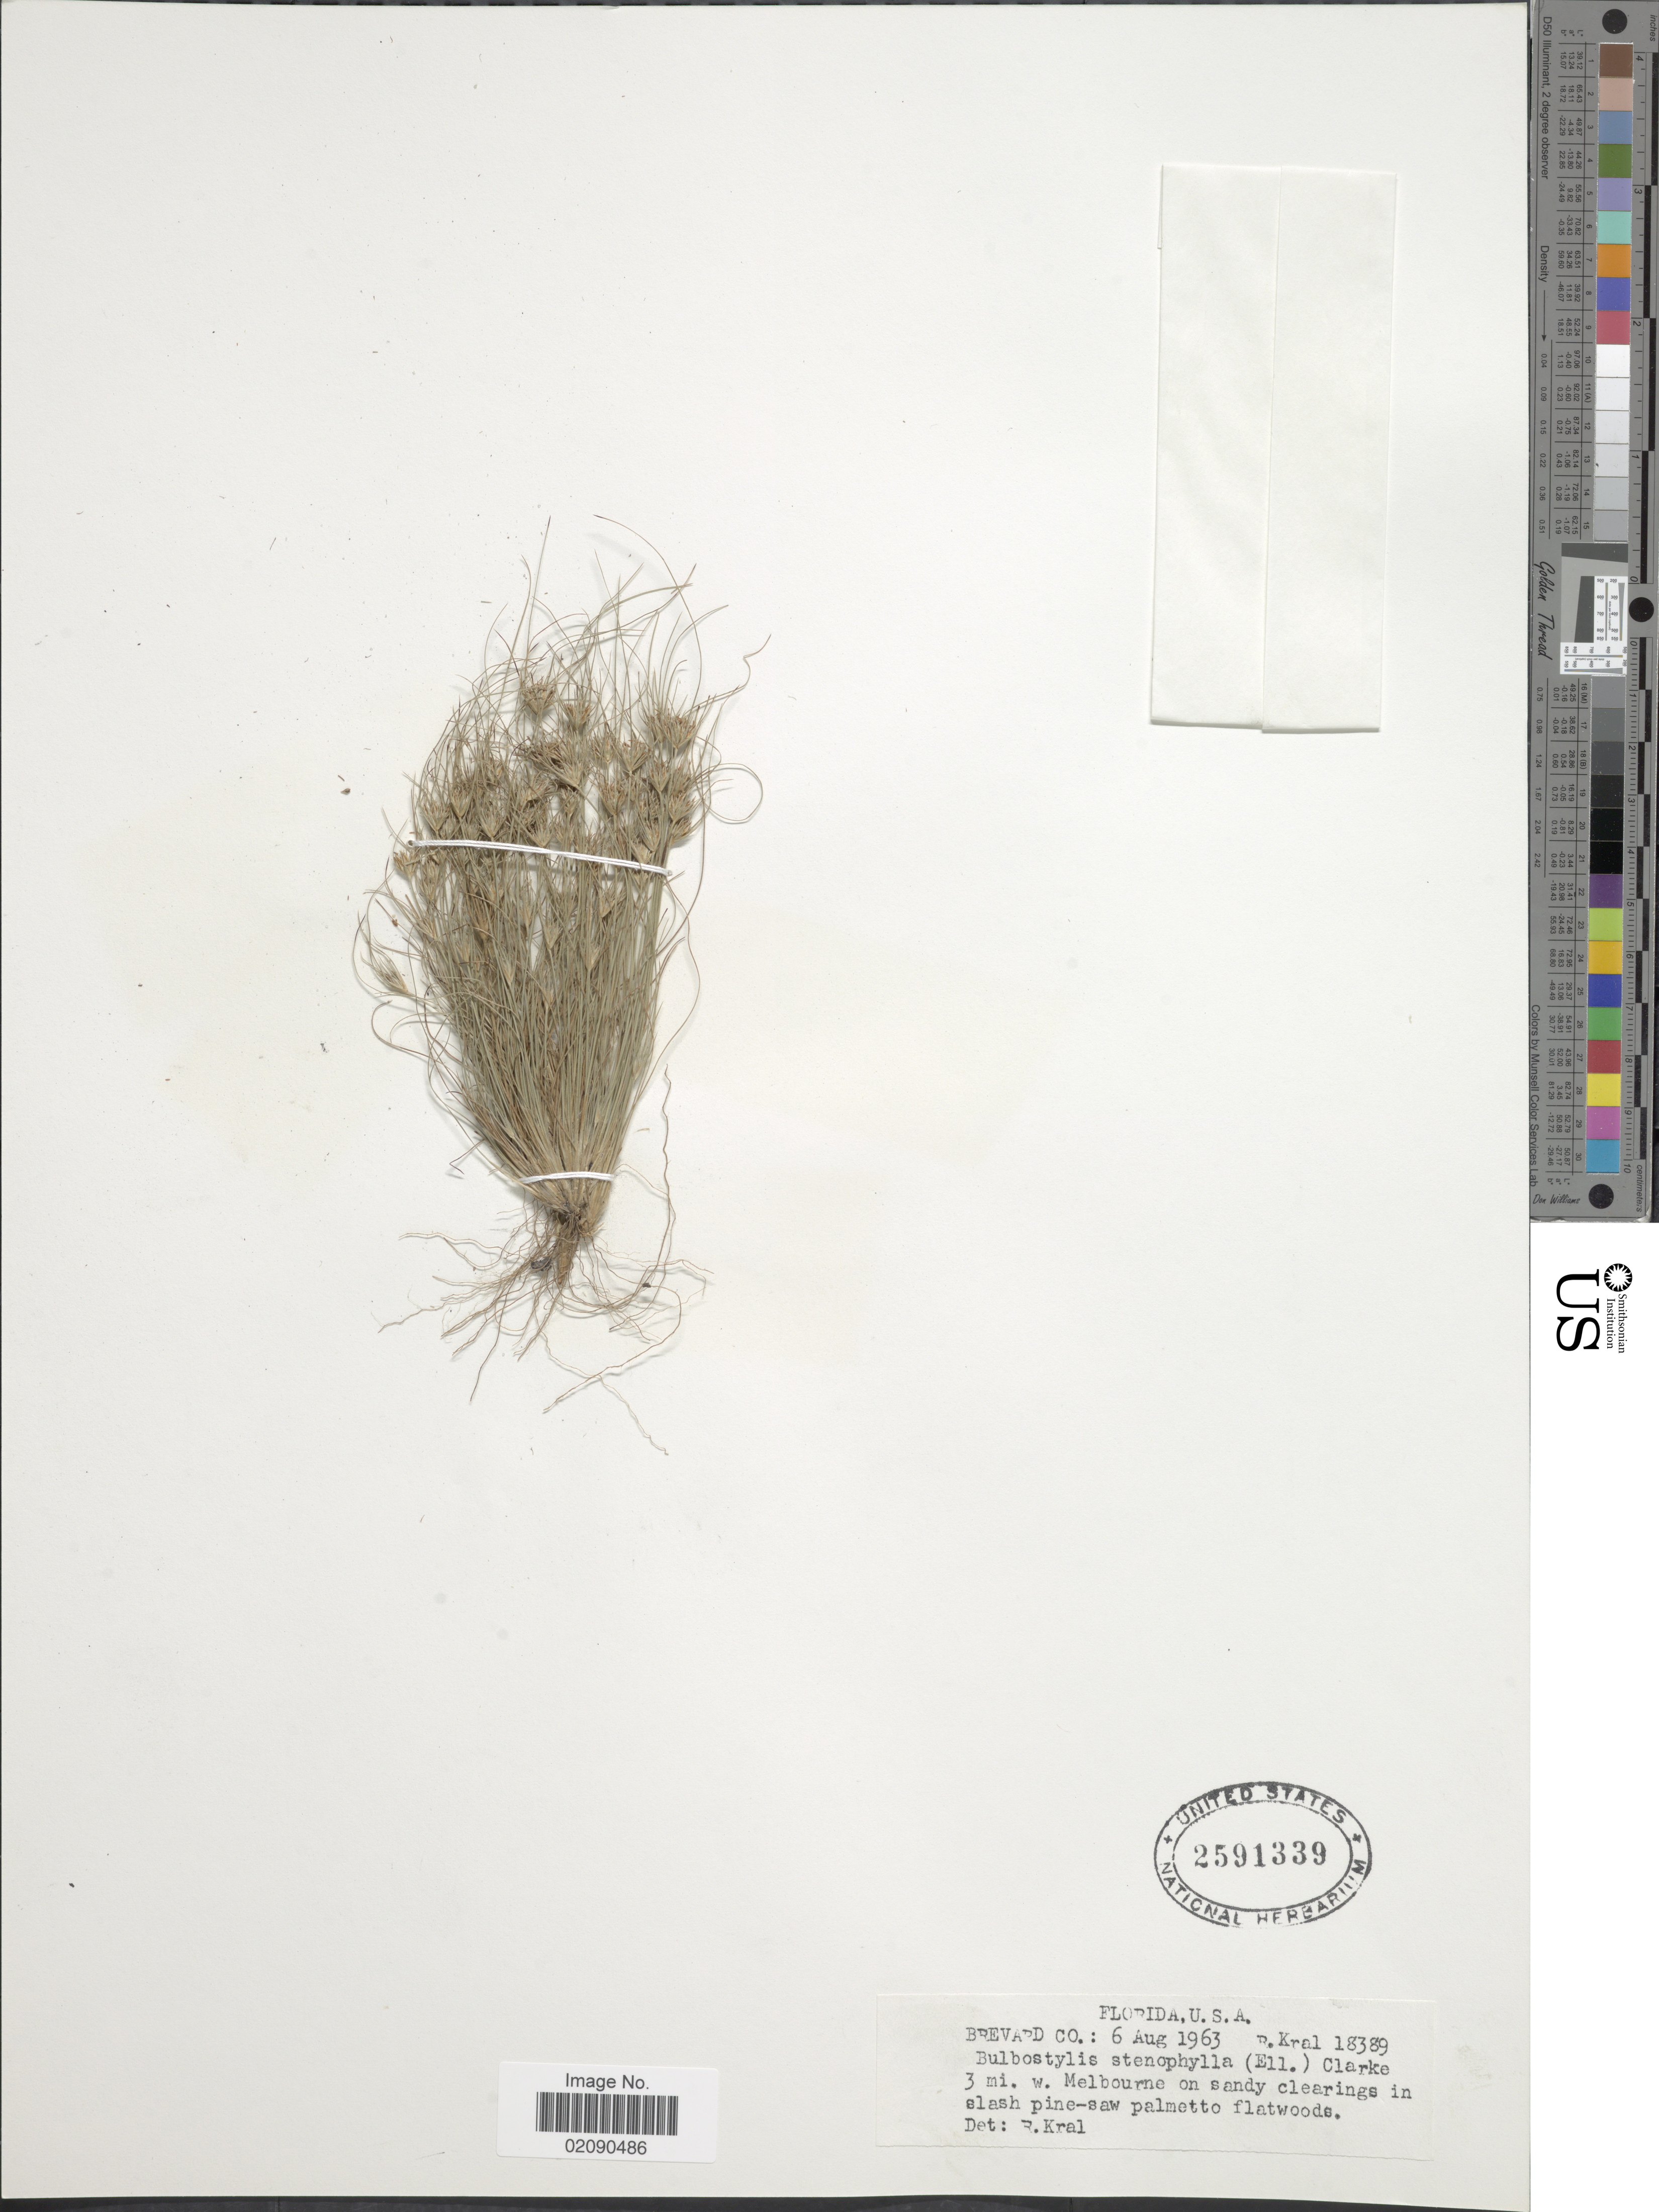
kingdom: Plantae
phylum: Tracheophyta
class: Liliopsida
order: Poales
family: Cyperaceae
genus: Bulbostylis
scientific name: Bulbostylis stenophylla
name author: (Elliott) C.B. Clarke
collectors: R. Kral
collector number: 18389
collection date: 1963-09-06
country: United States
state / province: Florida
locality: Brevard Co; 3 mi w. Melbourne on sandy clearings in slash pine-saw palmetto flatwoods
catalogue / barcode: US 2591339